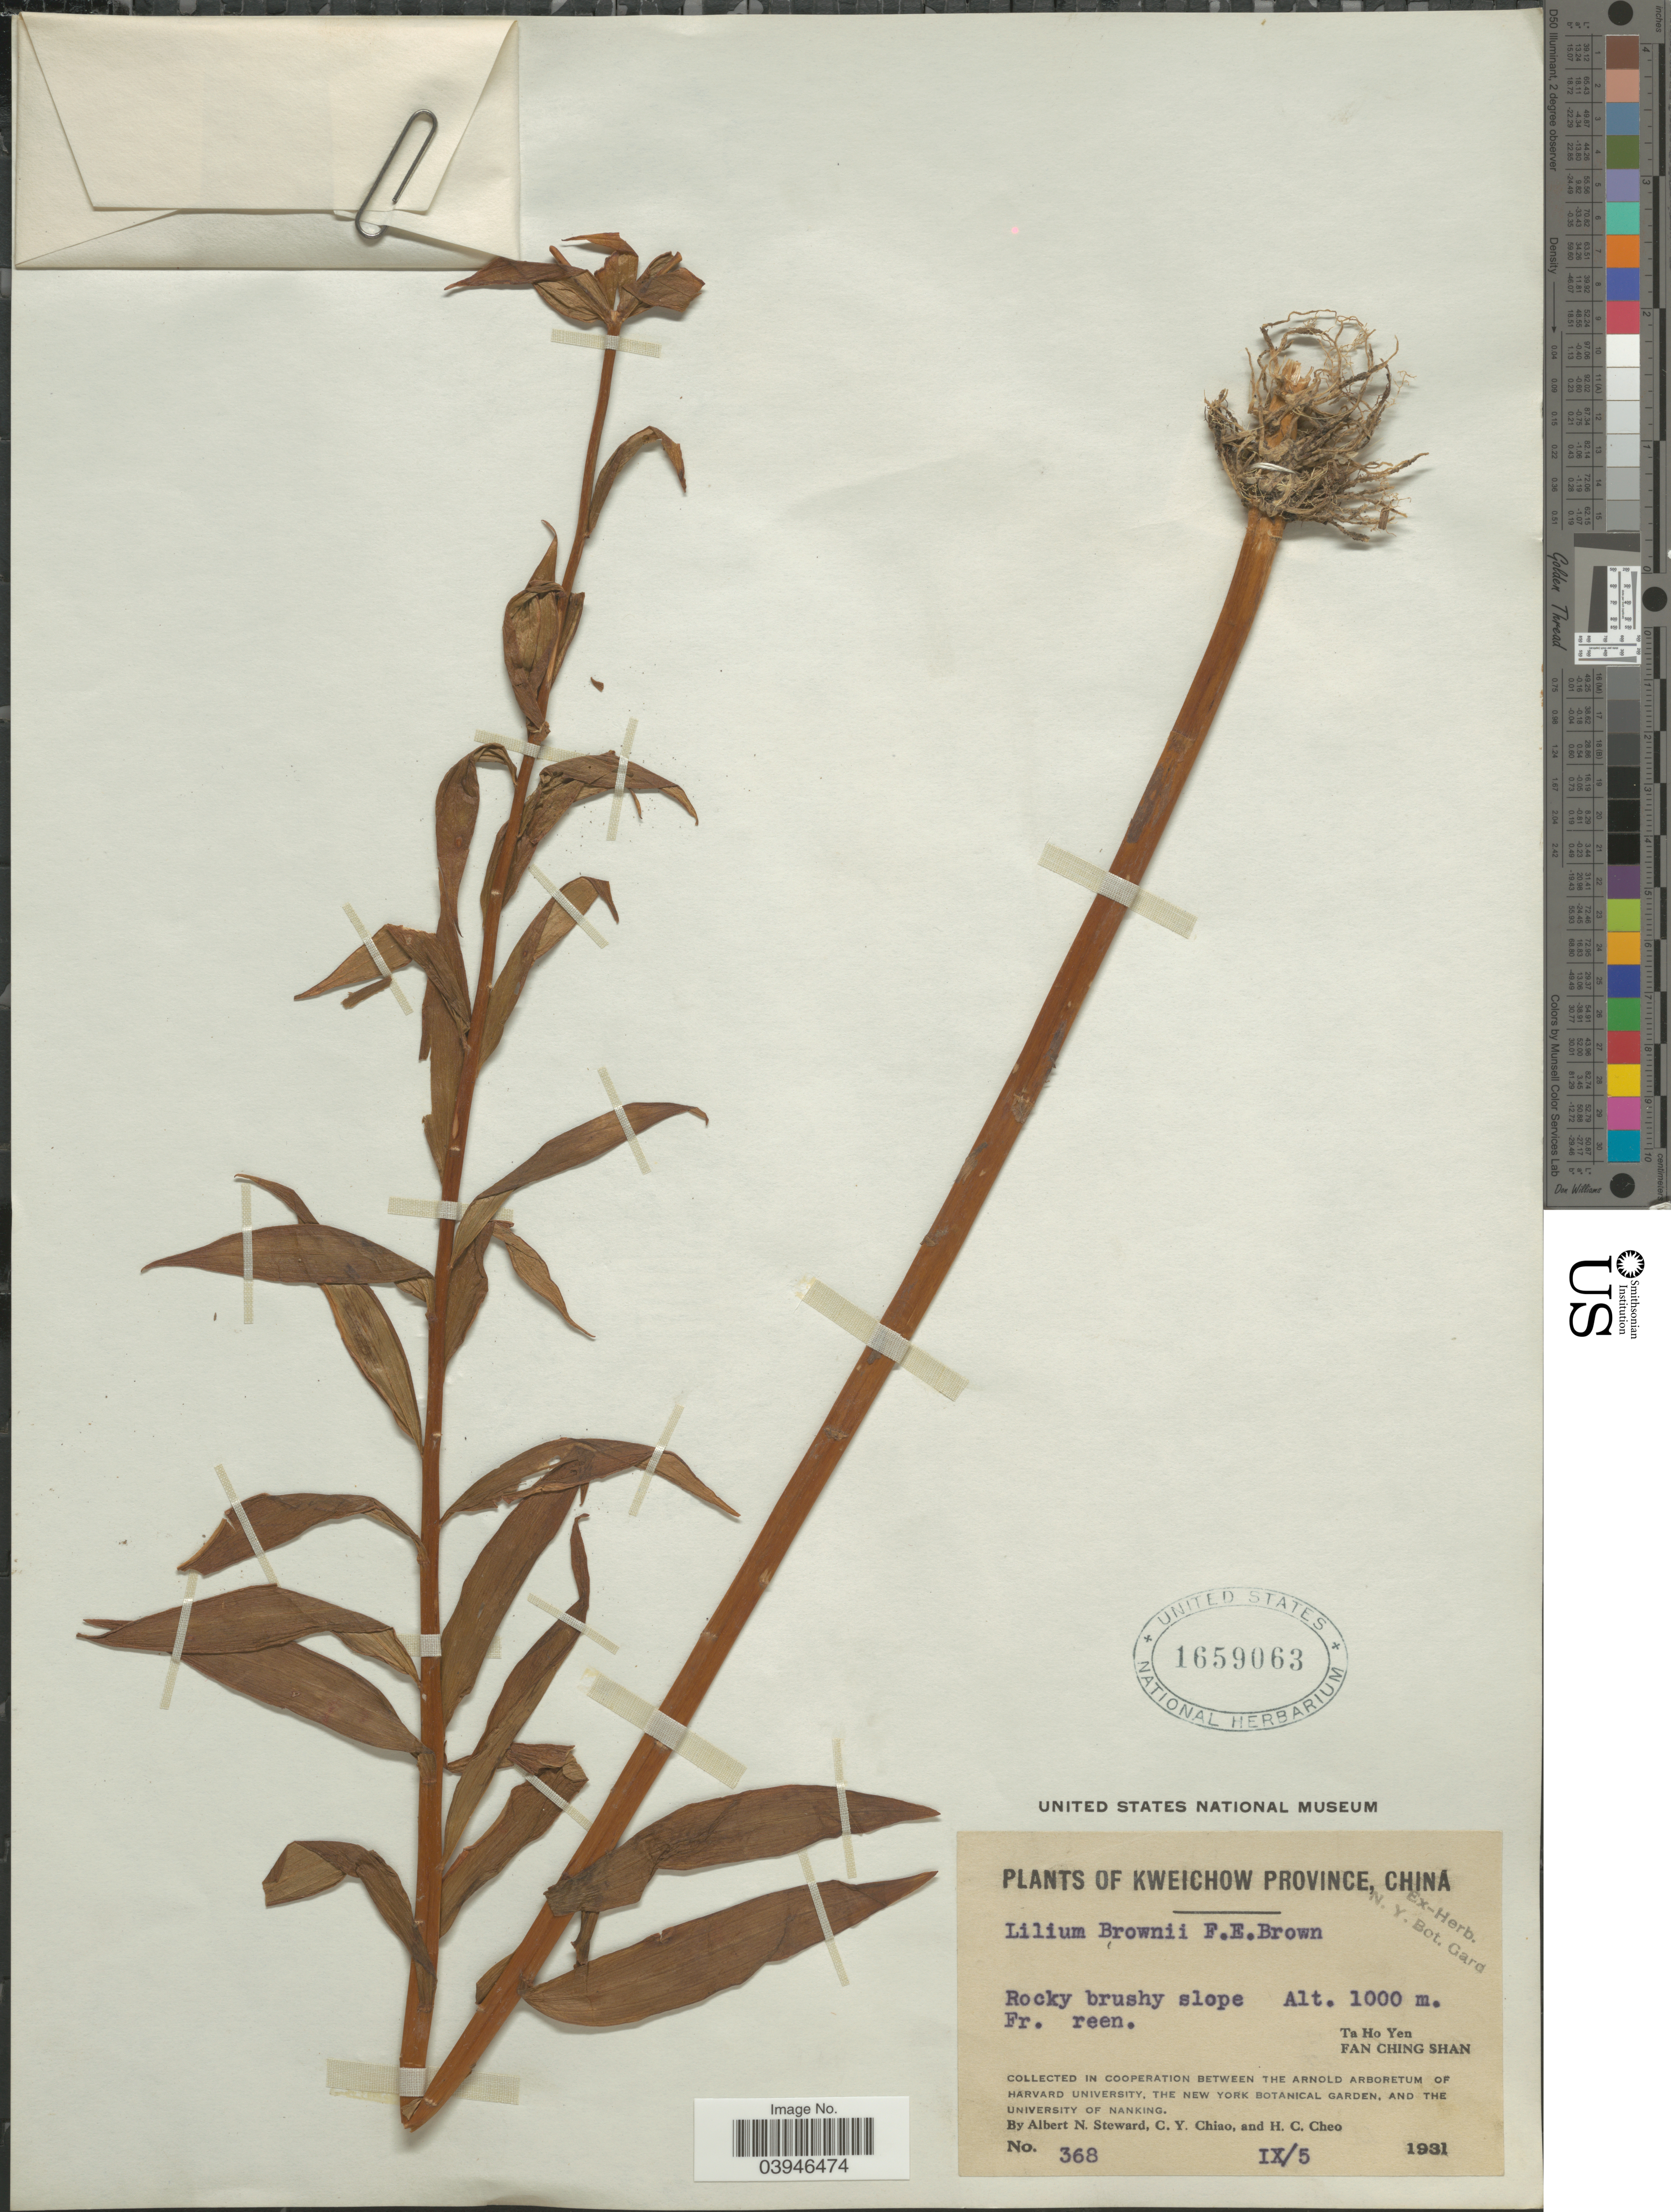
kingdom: Plantae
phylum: Tracheophyta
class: Liliopsida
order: Liliales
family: Liliaceae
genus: Lilium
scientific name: Lilium brownii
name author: F.E. Br. ex Miellez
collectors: A. N. Steward, C. Y. Chiao & H. Cheo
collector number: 368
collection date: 1931-09-05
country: China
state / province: Guizhou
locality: Kweichow Province. Ta Ho Yen. Fan Ching Shan.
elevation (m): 1000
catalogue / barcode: US 1659063